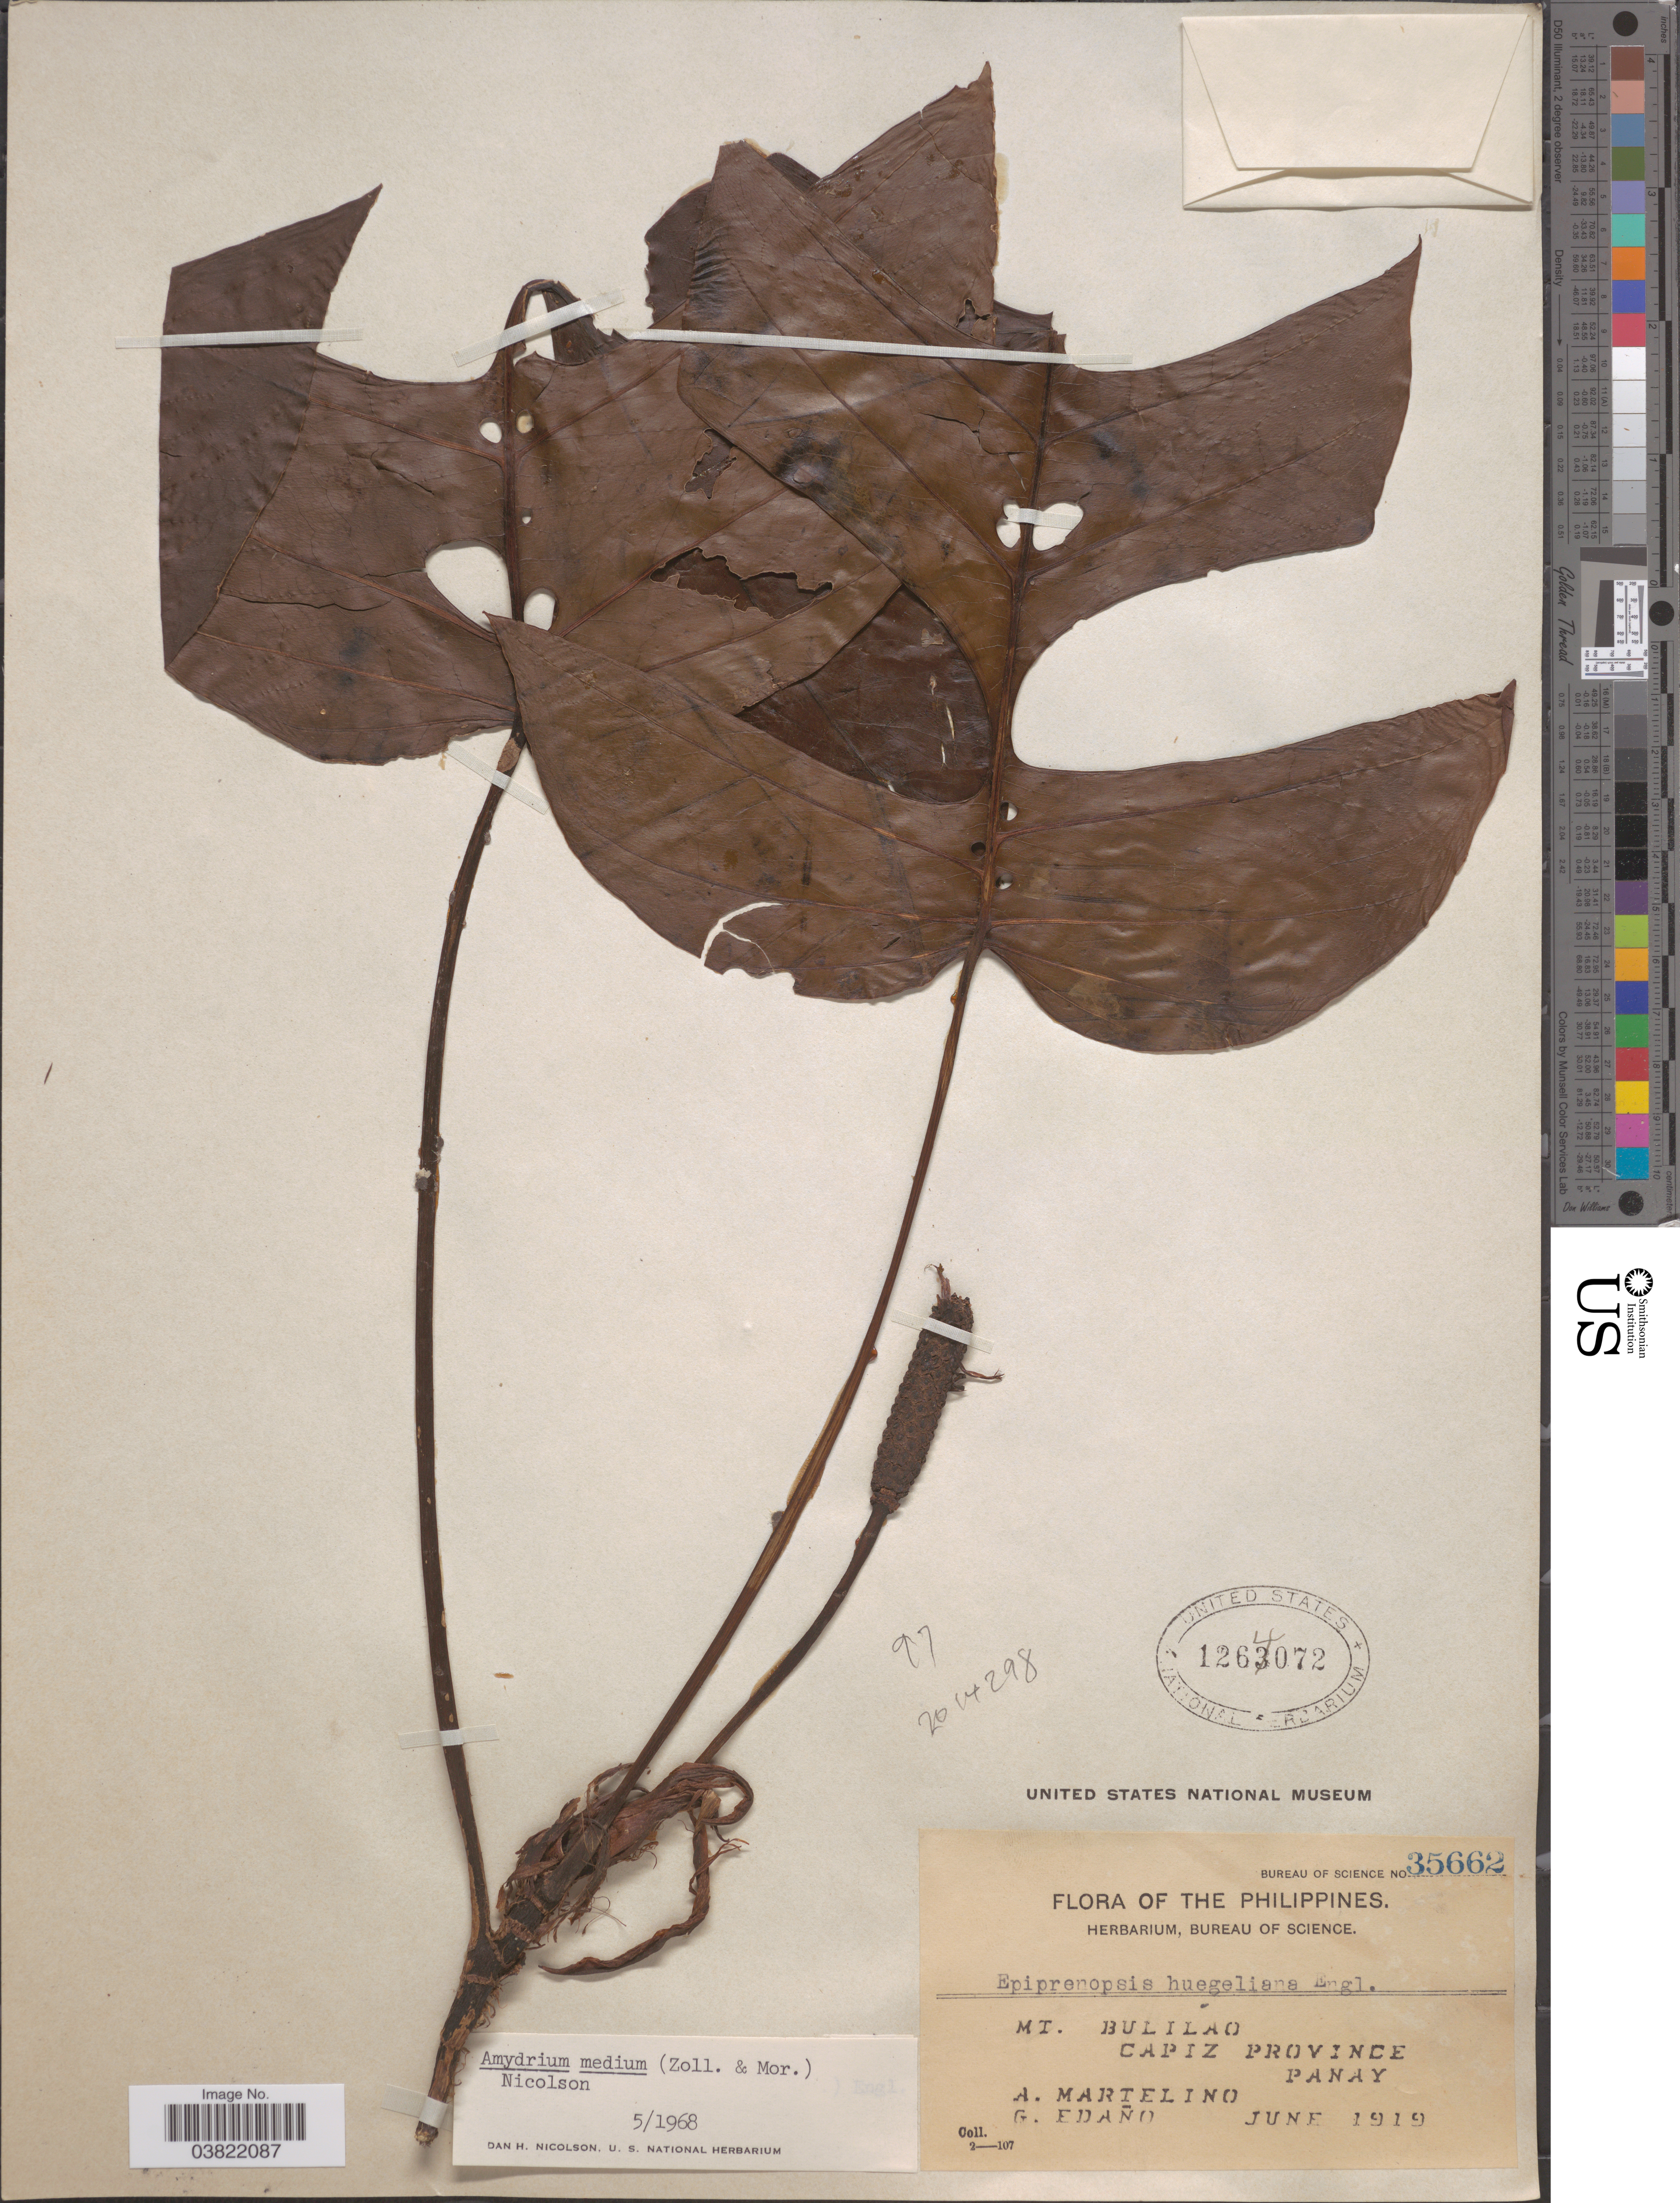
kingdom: Plantae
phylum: Tracheophyta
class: Liliopsida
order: Alismatales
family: Araceae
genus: Amydrium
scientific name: Amydrium medium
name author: (Zoll. & Moritzi) Nicolson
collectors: A. Martelino & G. Edaño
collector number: Bureau of Science 35662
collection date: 1919-06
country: Philippines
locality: Mt. Bulilao, Capiz Province, Panay.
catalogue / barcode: US 1264072